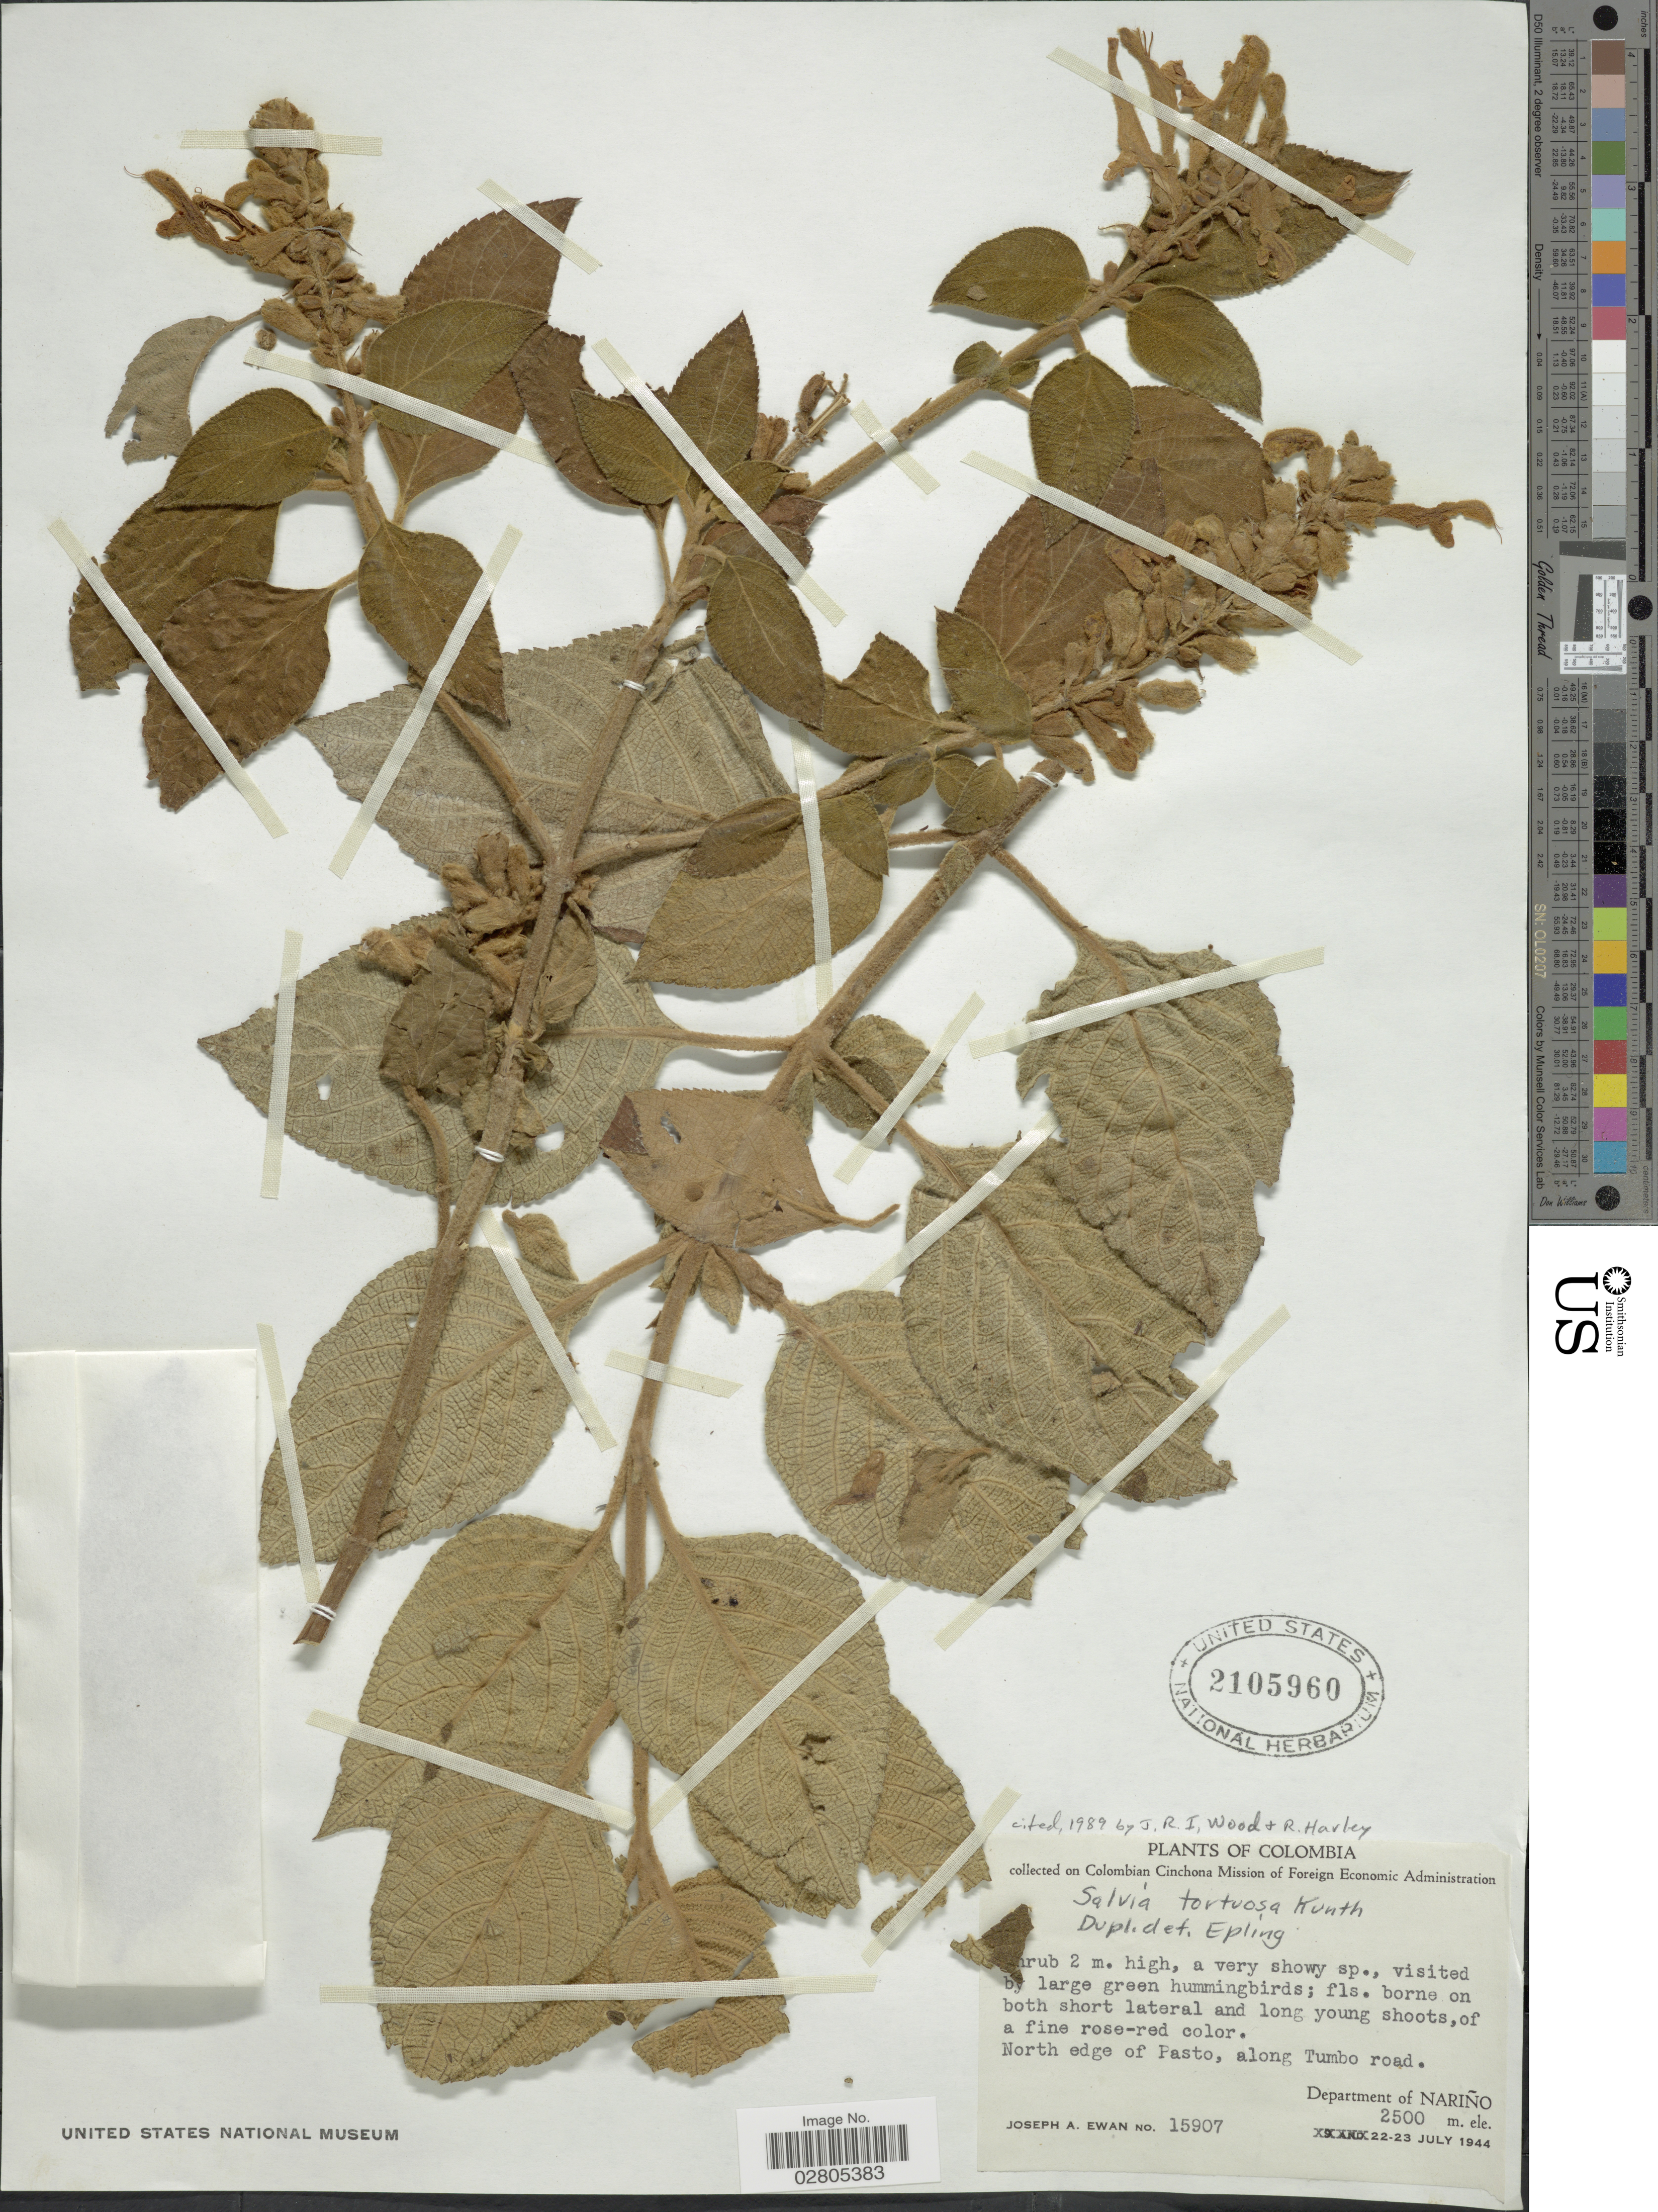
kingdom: Plantae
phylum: Tracheophyta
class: Magnoliopsida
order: Lamiales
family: Lamiaceae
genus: Salvia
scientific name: Salvia tortuosa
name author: Kunth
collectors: J. A. Ewan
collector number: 15907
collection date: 1944-07-22/1944-07-23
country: Colombia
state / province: Nariño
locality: North edge of Pasto, along Tumbo road. Department of Nariño.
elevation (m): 2500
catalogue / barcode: US 2105960